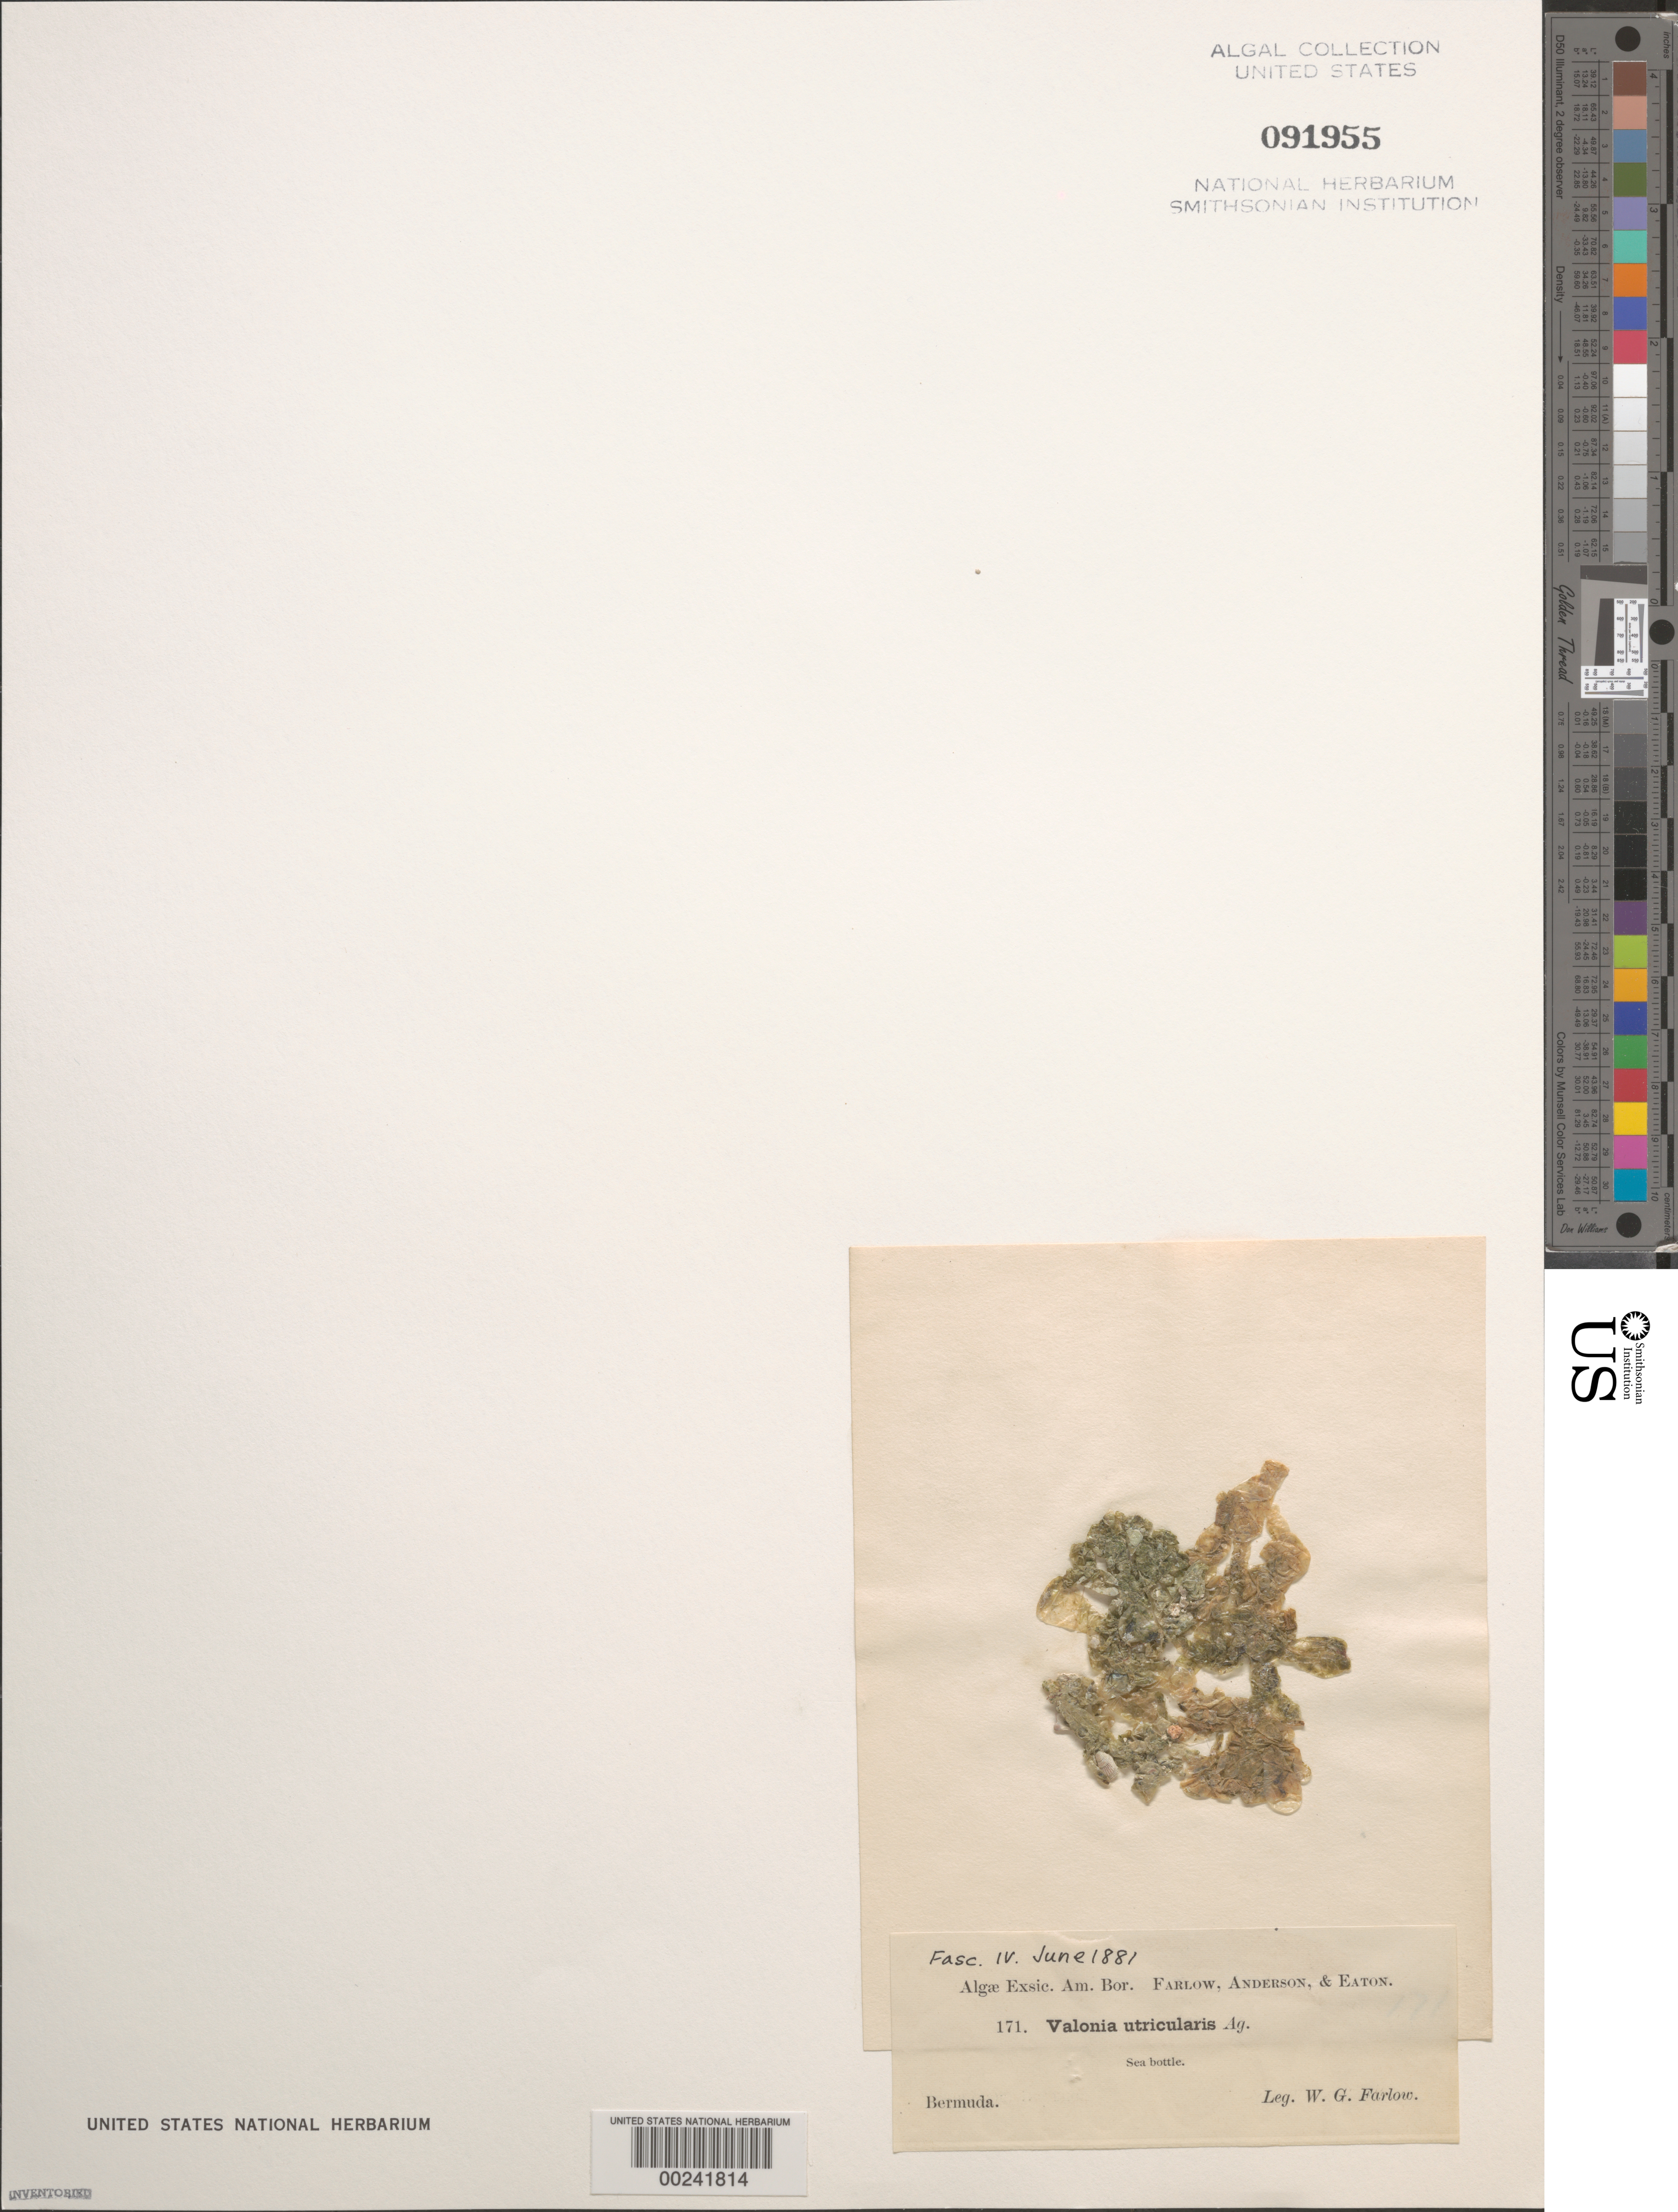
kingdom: Plantae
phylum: Chlorophyta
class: Ulvophyceae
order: Siphonocladales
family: Valoniaceae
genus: Valonia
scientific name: Valonia utricularis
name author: (Roth) C. Agardh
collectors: W. G. Farlow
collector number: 171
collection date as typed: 18--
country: Bermuda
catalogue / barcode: US 91955